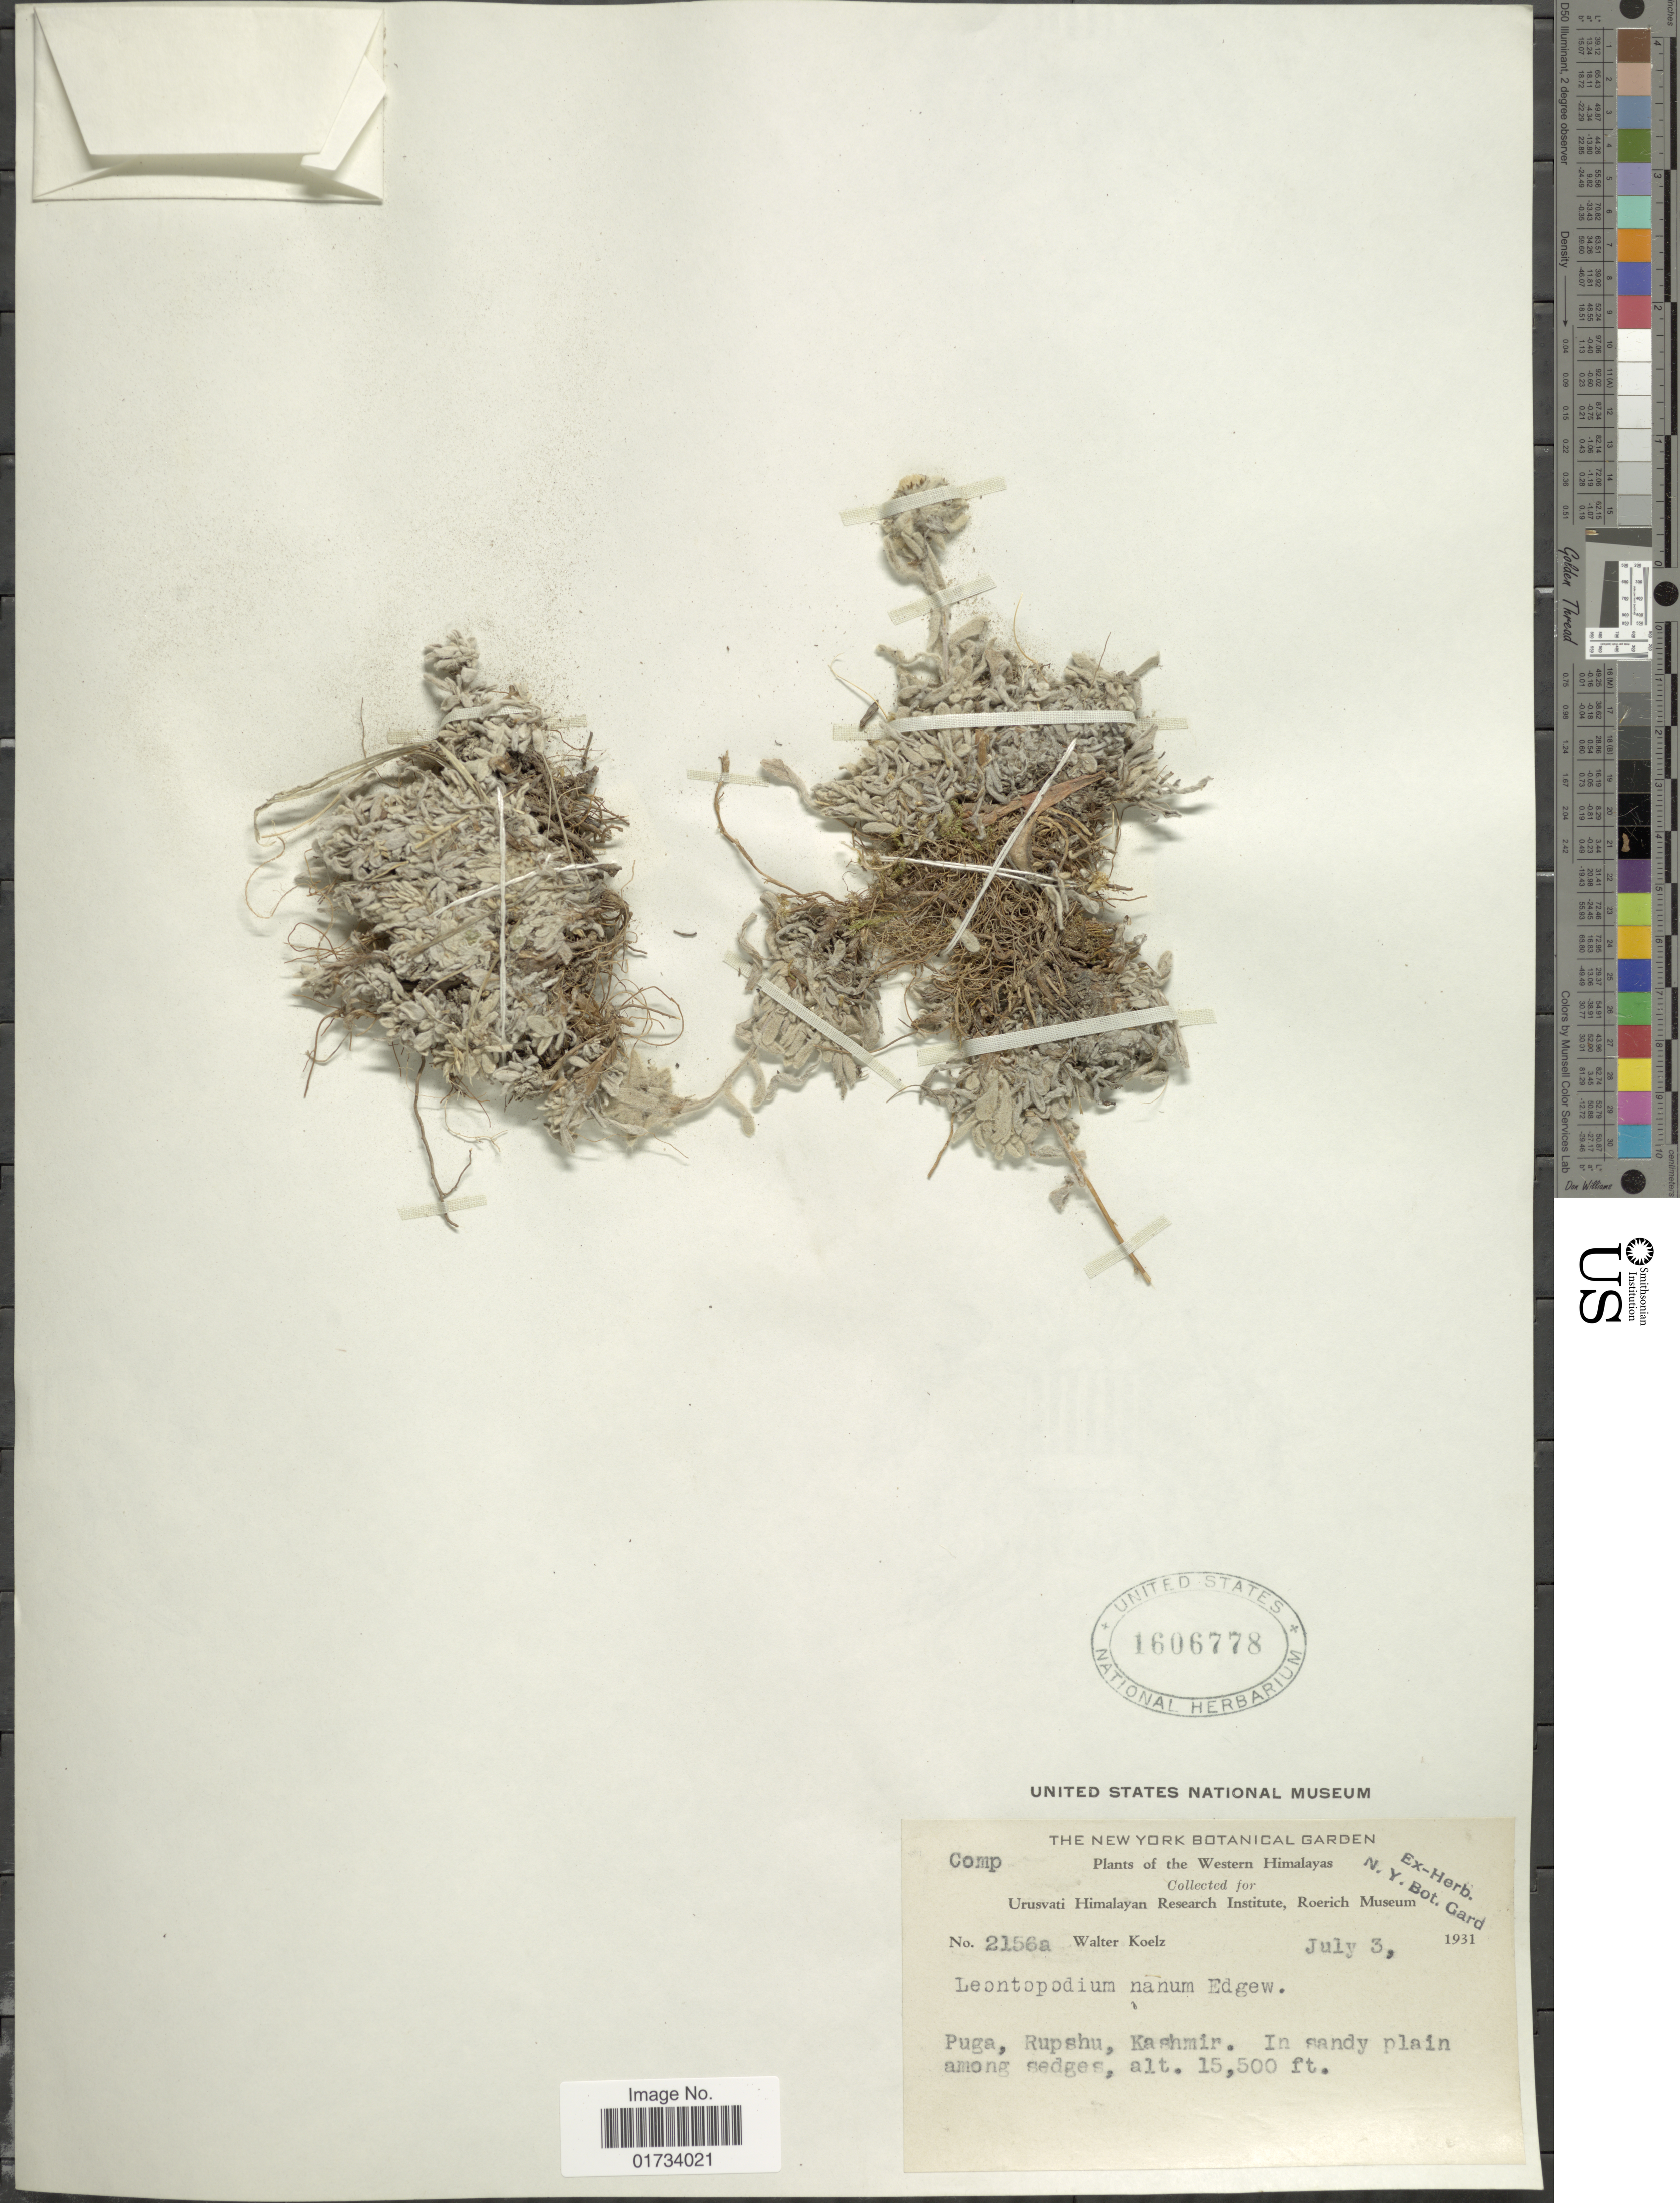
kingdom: Plantae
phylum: Tracheophyta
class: Magnoliopsida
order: Asterales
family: Asteraceae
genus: Leontopodium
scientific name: Leontopodium pusillum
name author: (Beauverd) Hand.-Mazz.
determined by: Chen, Y. S.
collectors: W. N. Koelz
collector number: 2156a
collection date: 1931-07-03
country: India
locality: Western Himalayas, Puga, Rupshu, in sandy plain among sedges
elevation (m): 4724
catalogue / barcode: US 1606778